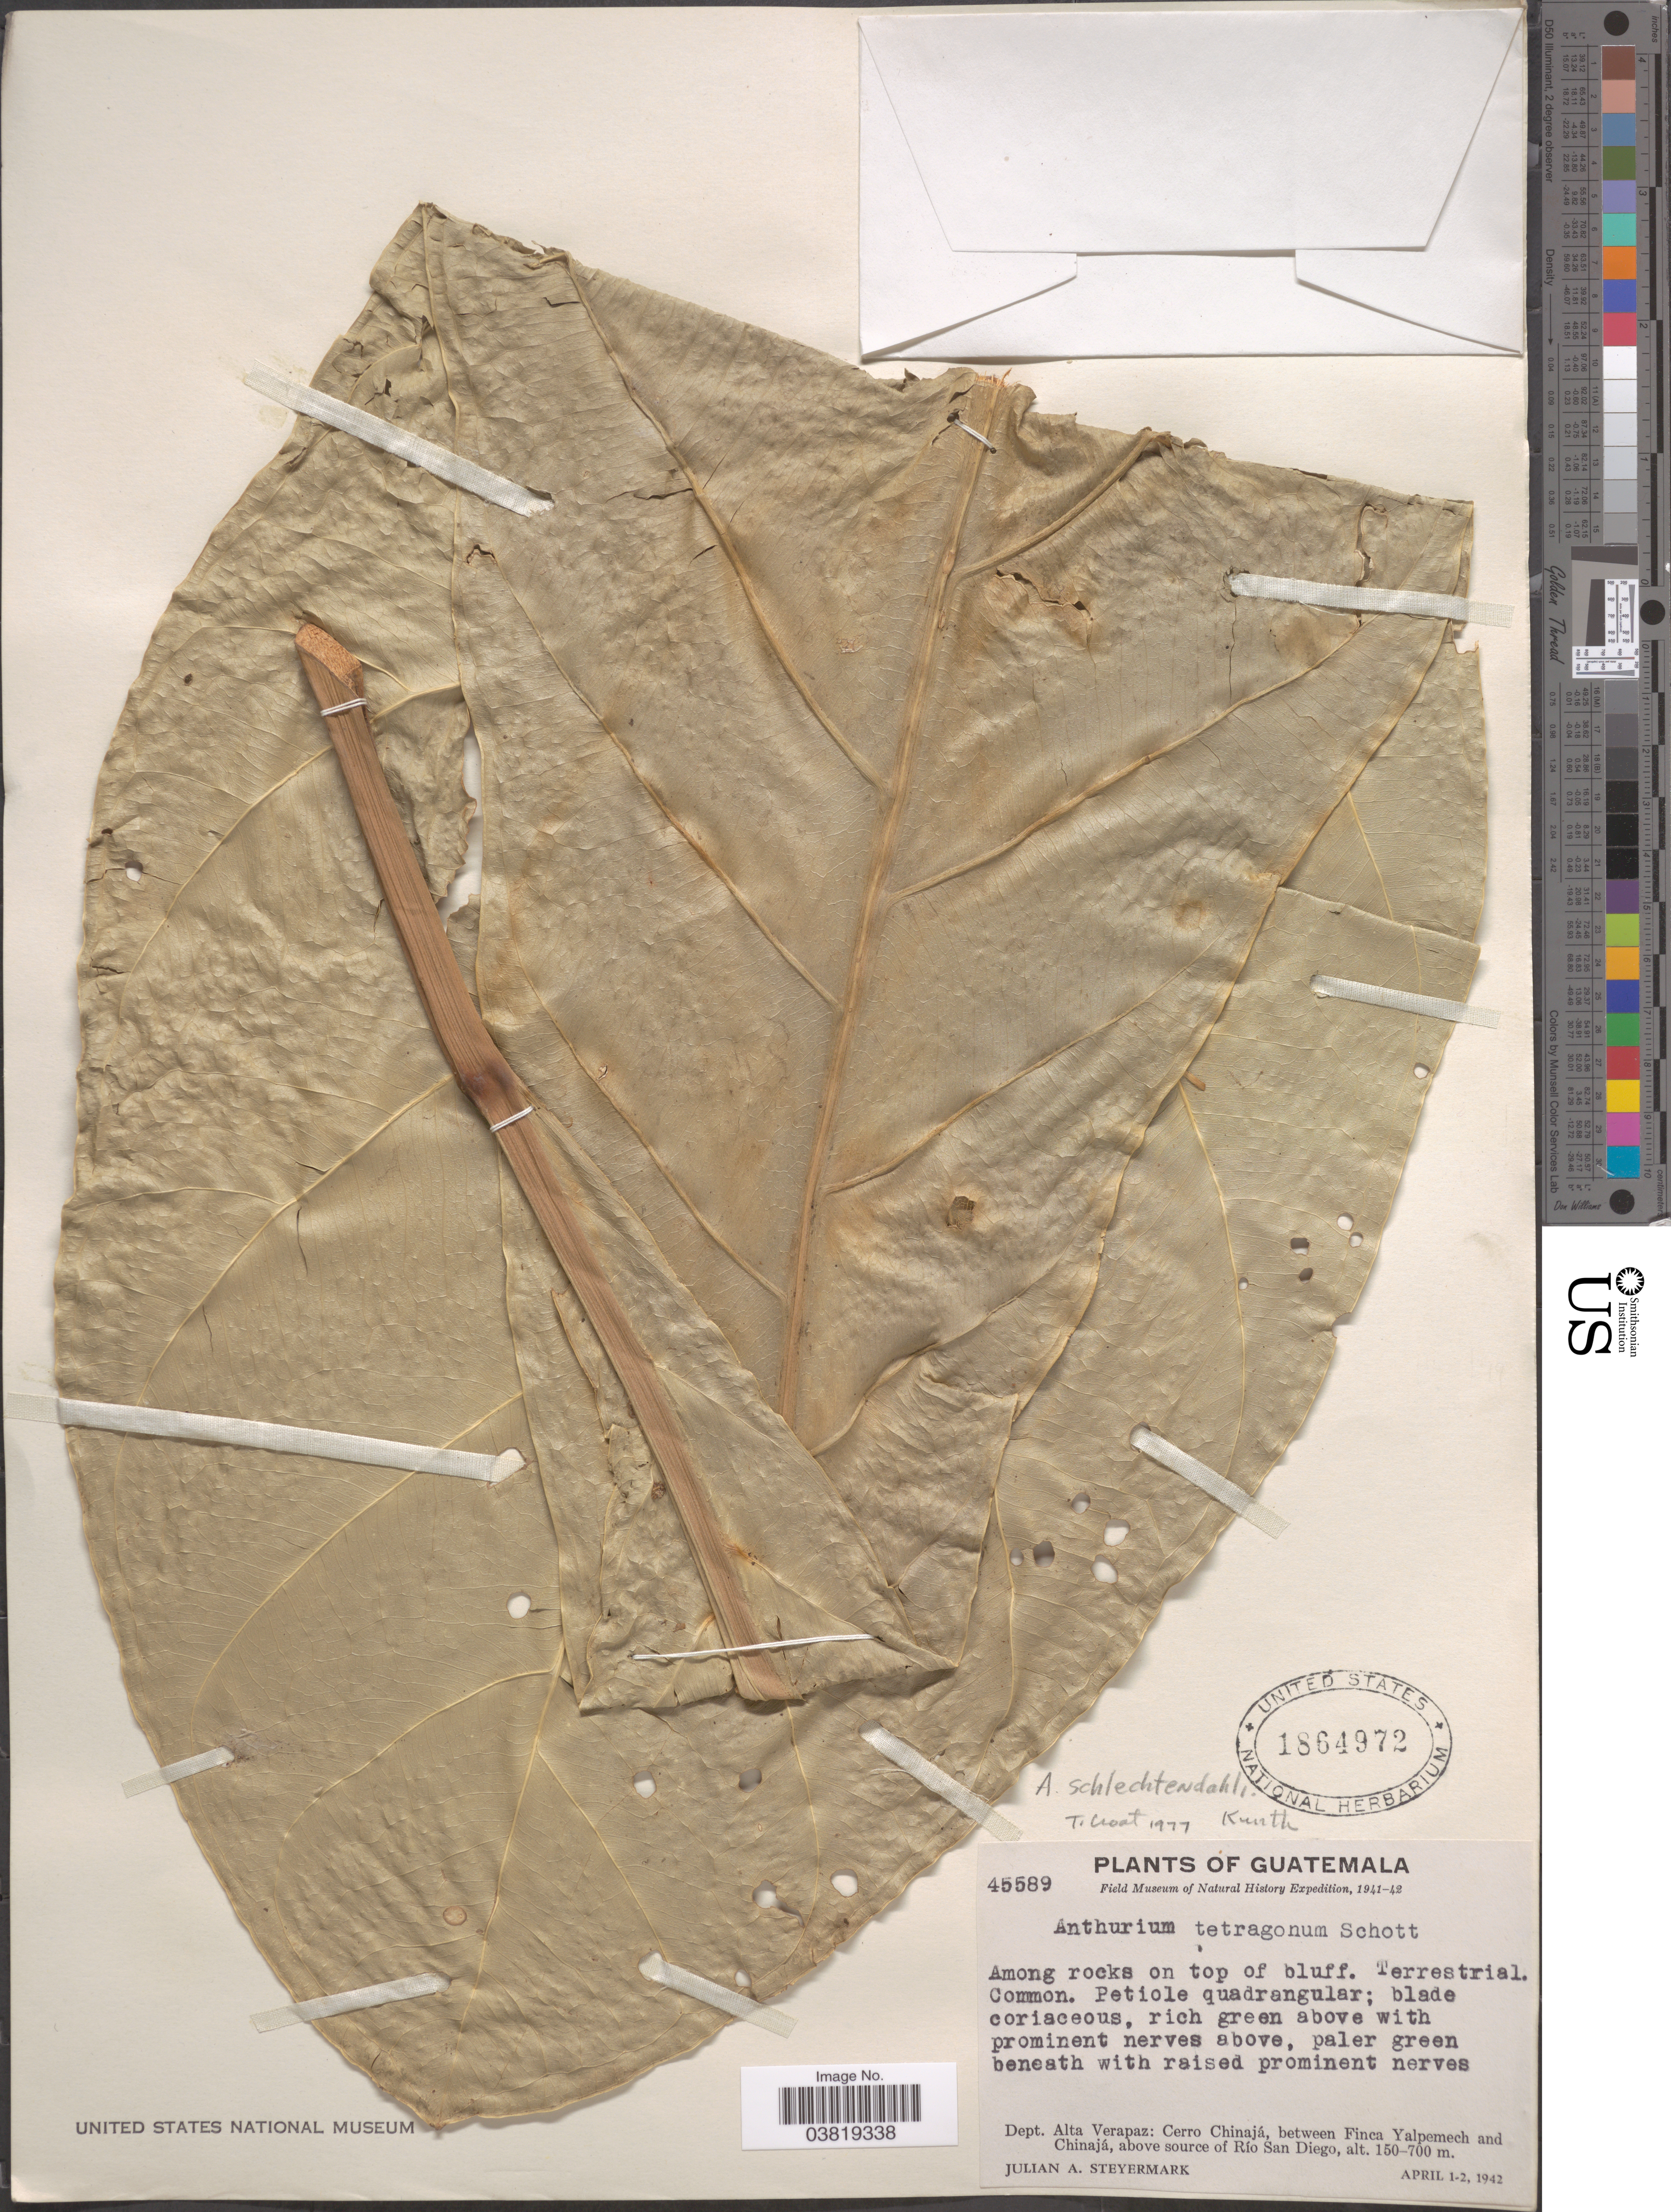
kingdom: Plantae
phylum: Tracheophyta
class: Liliopsida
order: Alismatales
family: Araceae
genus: Anthurium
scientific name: Anthurium schlechtendalii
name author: Kunth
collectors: J. Steyermark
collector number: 45589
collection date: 1942-04-01/1942-04-02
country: Guatemala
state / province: Alta Verapaz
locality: Dept. Alta Verapaz: Cerro Chinajá, between Finca Yalpemech and Chinajá, above source of Río San Diego.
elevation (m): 150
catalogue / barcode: US 1864972